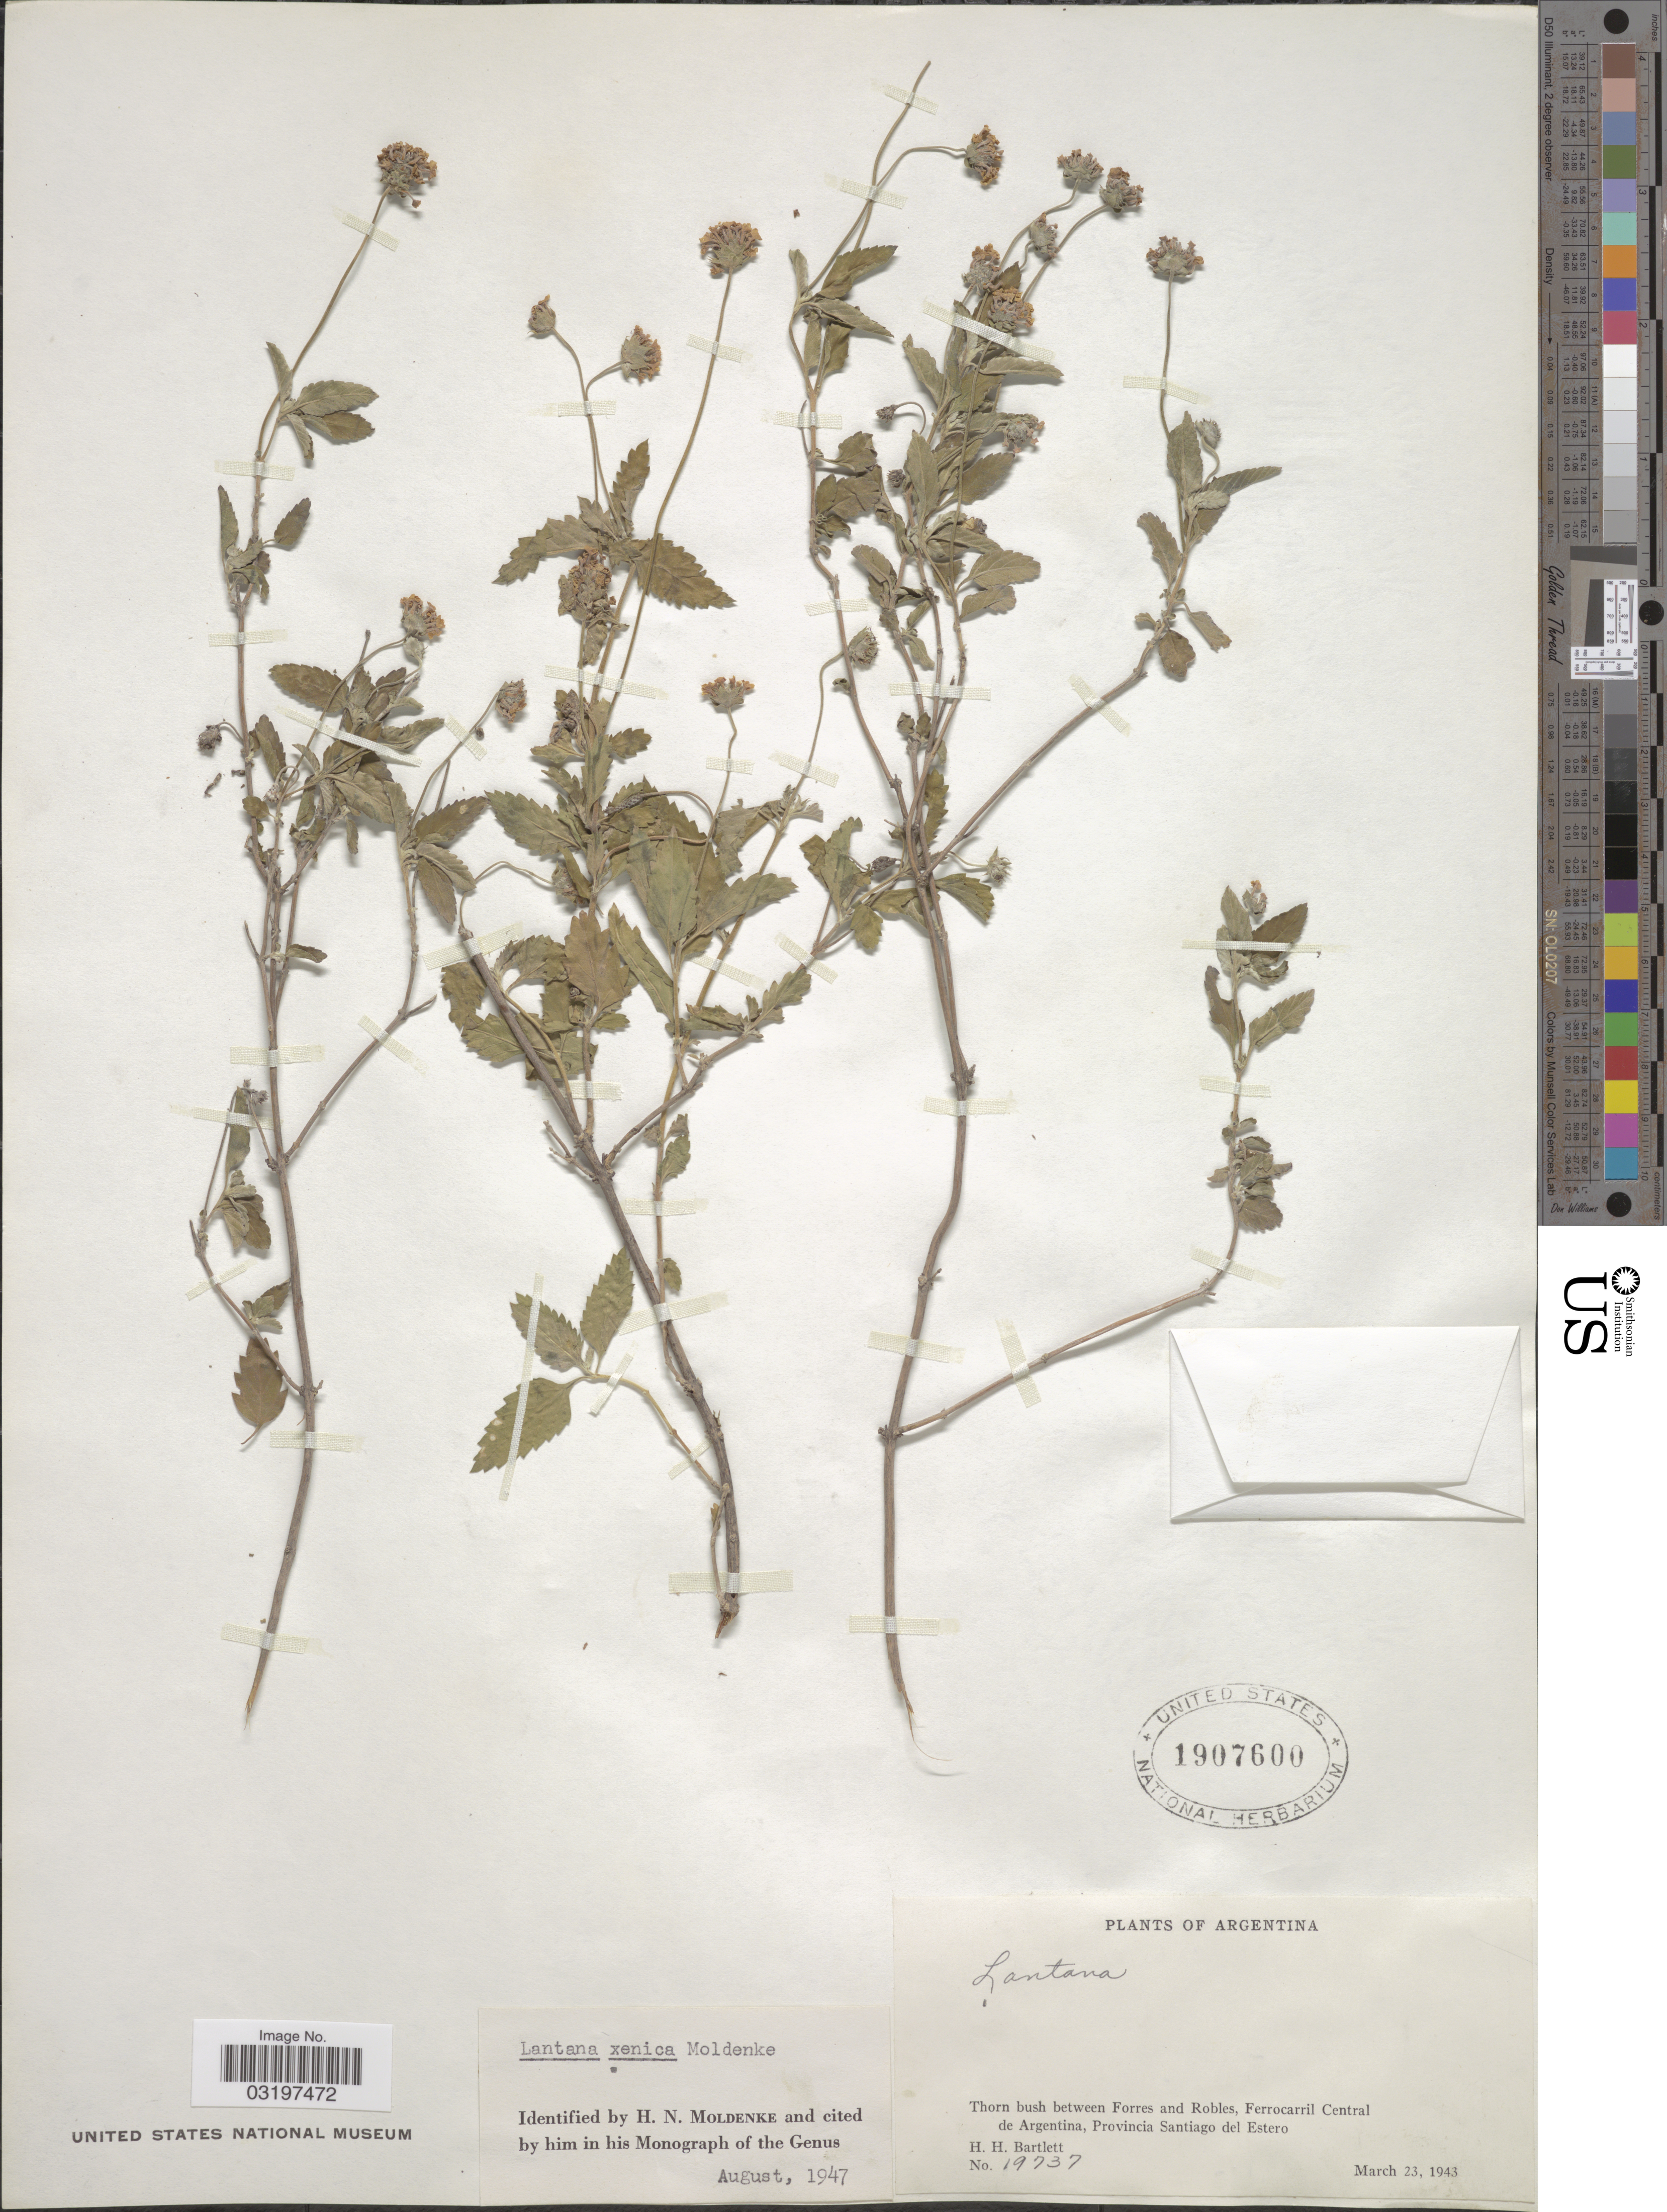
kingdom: Plantae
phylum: Tracheophyta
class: Magnoliopsida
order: Lamiales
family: Verbenaceae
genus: Lantana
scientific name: Lantana xenica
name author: Moldenke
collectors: H. H. Bartlett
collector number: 19737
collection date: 1943-03-23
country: Argentina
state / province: Santiago del Estero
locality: Thorn bush between Forres and Robles, Ferrocarril Central de Argentina.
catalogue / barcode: US 1907600